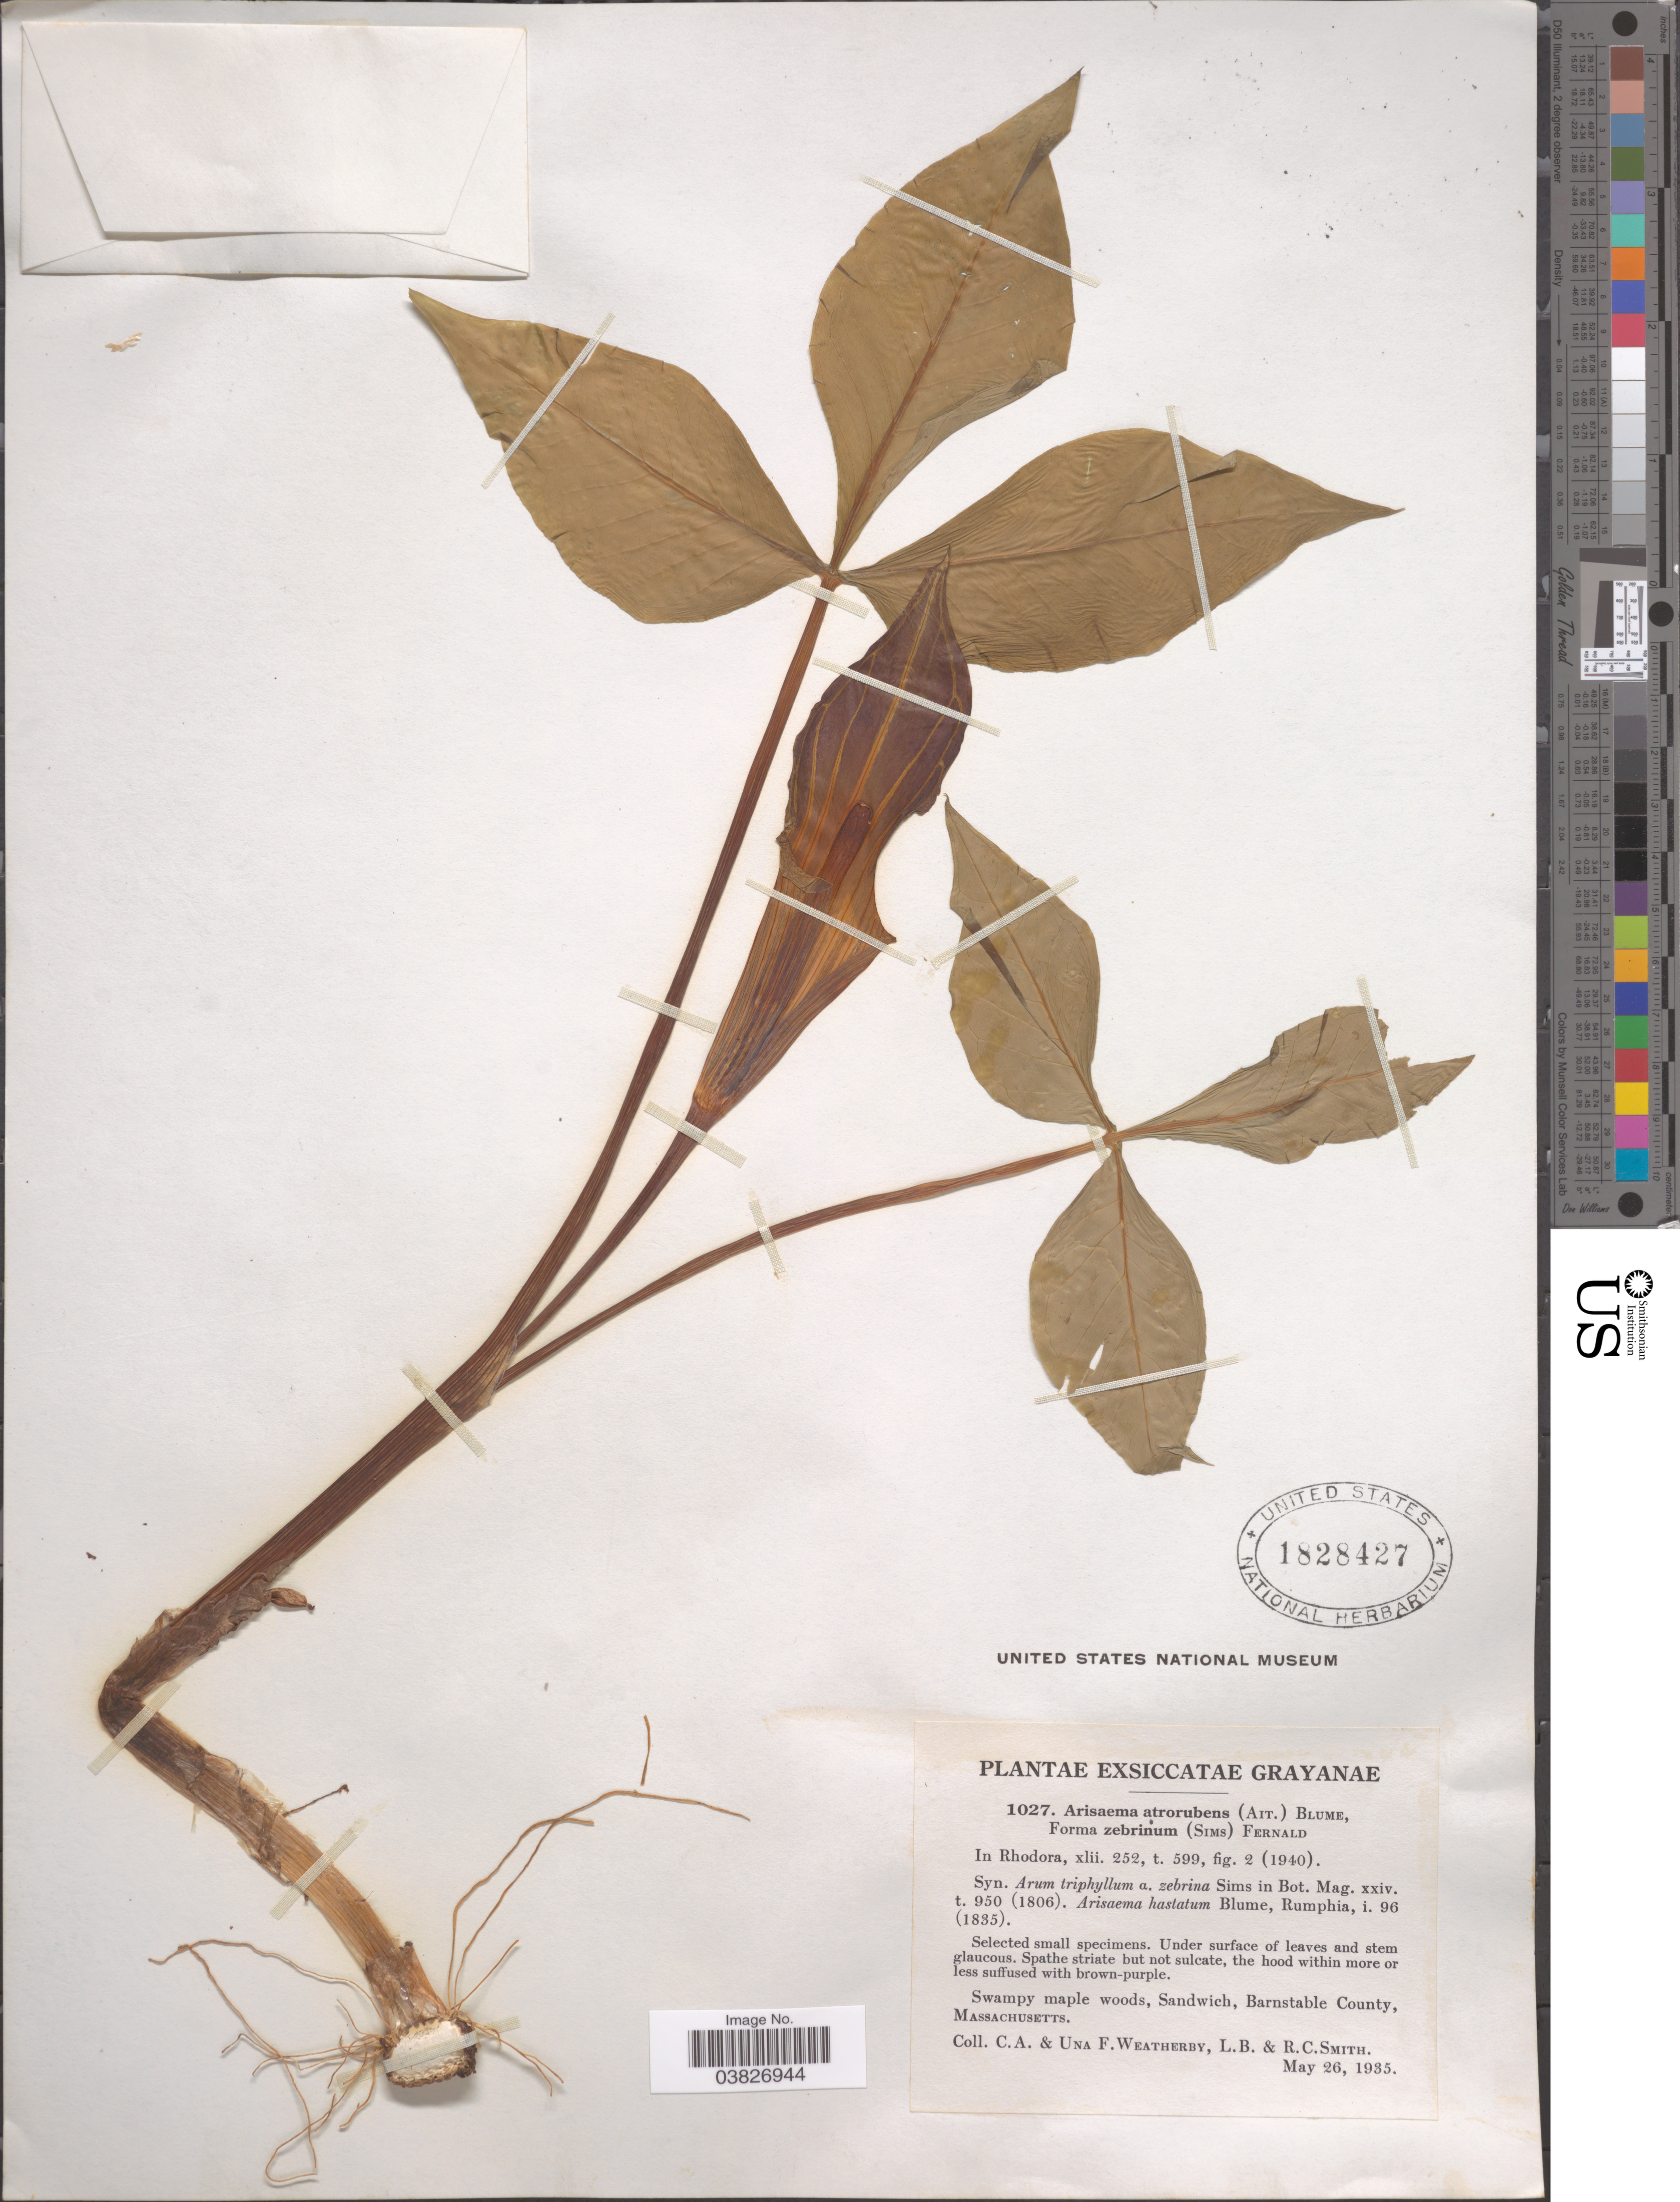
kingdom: Plantae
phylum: Tracheophyta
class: Liliopsida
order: Alismatales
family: Araceae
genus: Arisaema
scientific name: Arisaema atrorubens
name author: (Aiton) Blume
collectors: C. A. Weatherby, U. Weatherby, L. Smith & R. C. Smith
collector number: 1027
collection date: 1935-05-26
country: United States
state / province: Massachusetts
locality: Swampy maple woods, Sandwich, Barnstable County.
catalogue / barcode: US 1828427